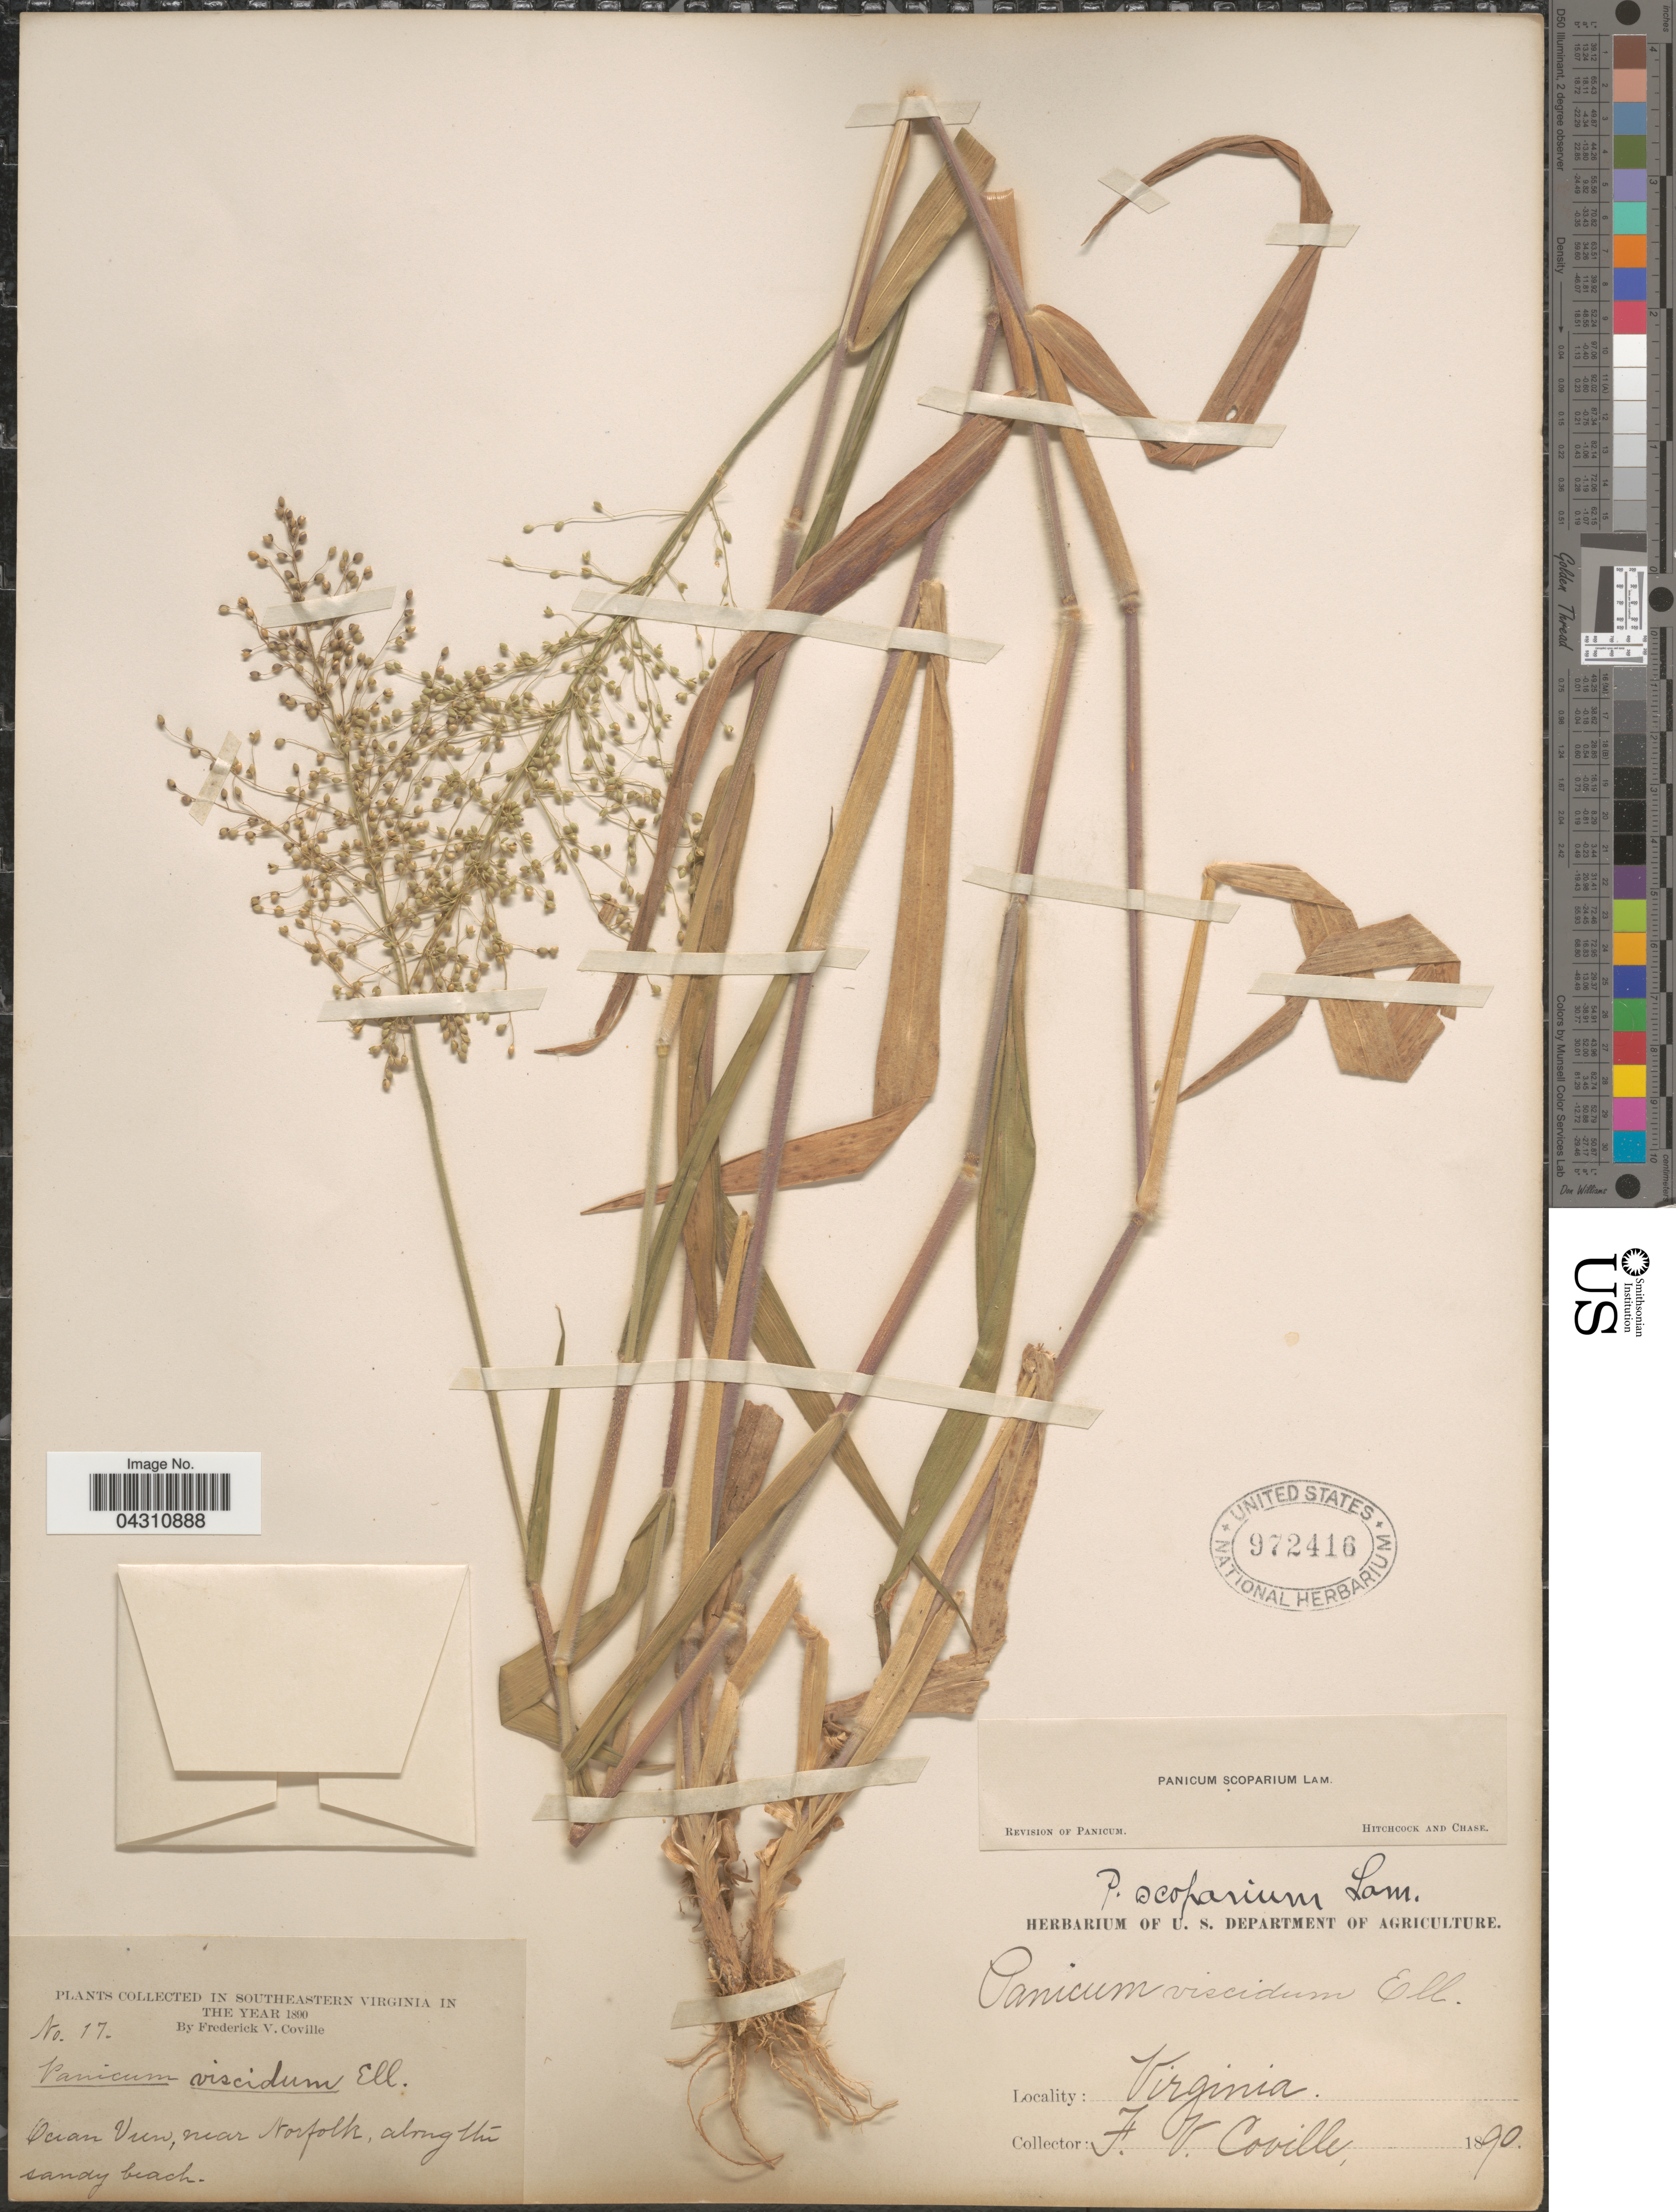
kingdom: Plantae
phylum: Tracheophyta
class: Liliopsida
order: Poales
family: Poaceae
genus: Dichanthelium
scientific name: Dichanthelium scoparium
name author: (Lam.) Gould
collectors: F. V. Coville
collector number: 17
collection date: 1890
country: United States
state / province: Virginia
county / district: City of Norfolk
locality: Southeastern Virginia. Ocean View, near Norfolk, along the sandy beach.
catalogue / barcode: US 972416